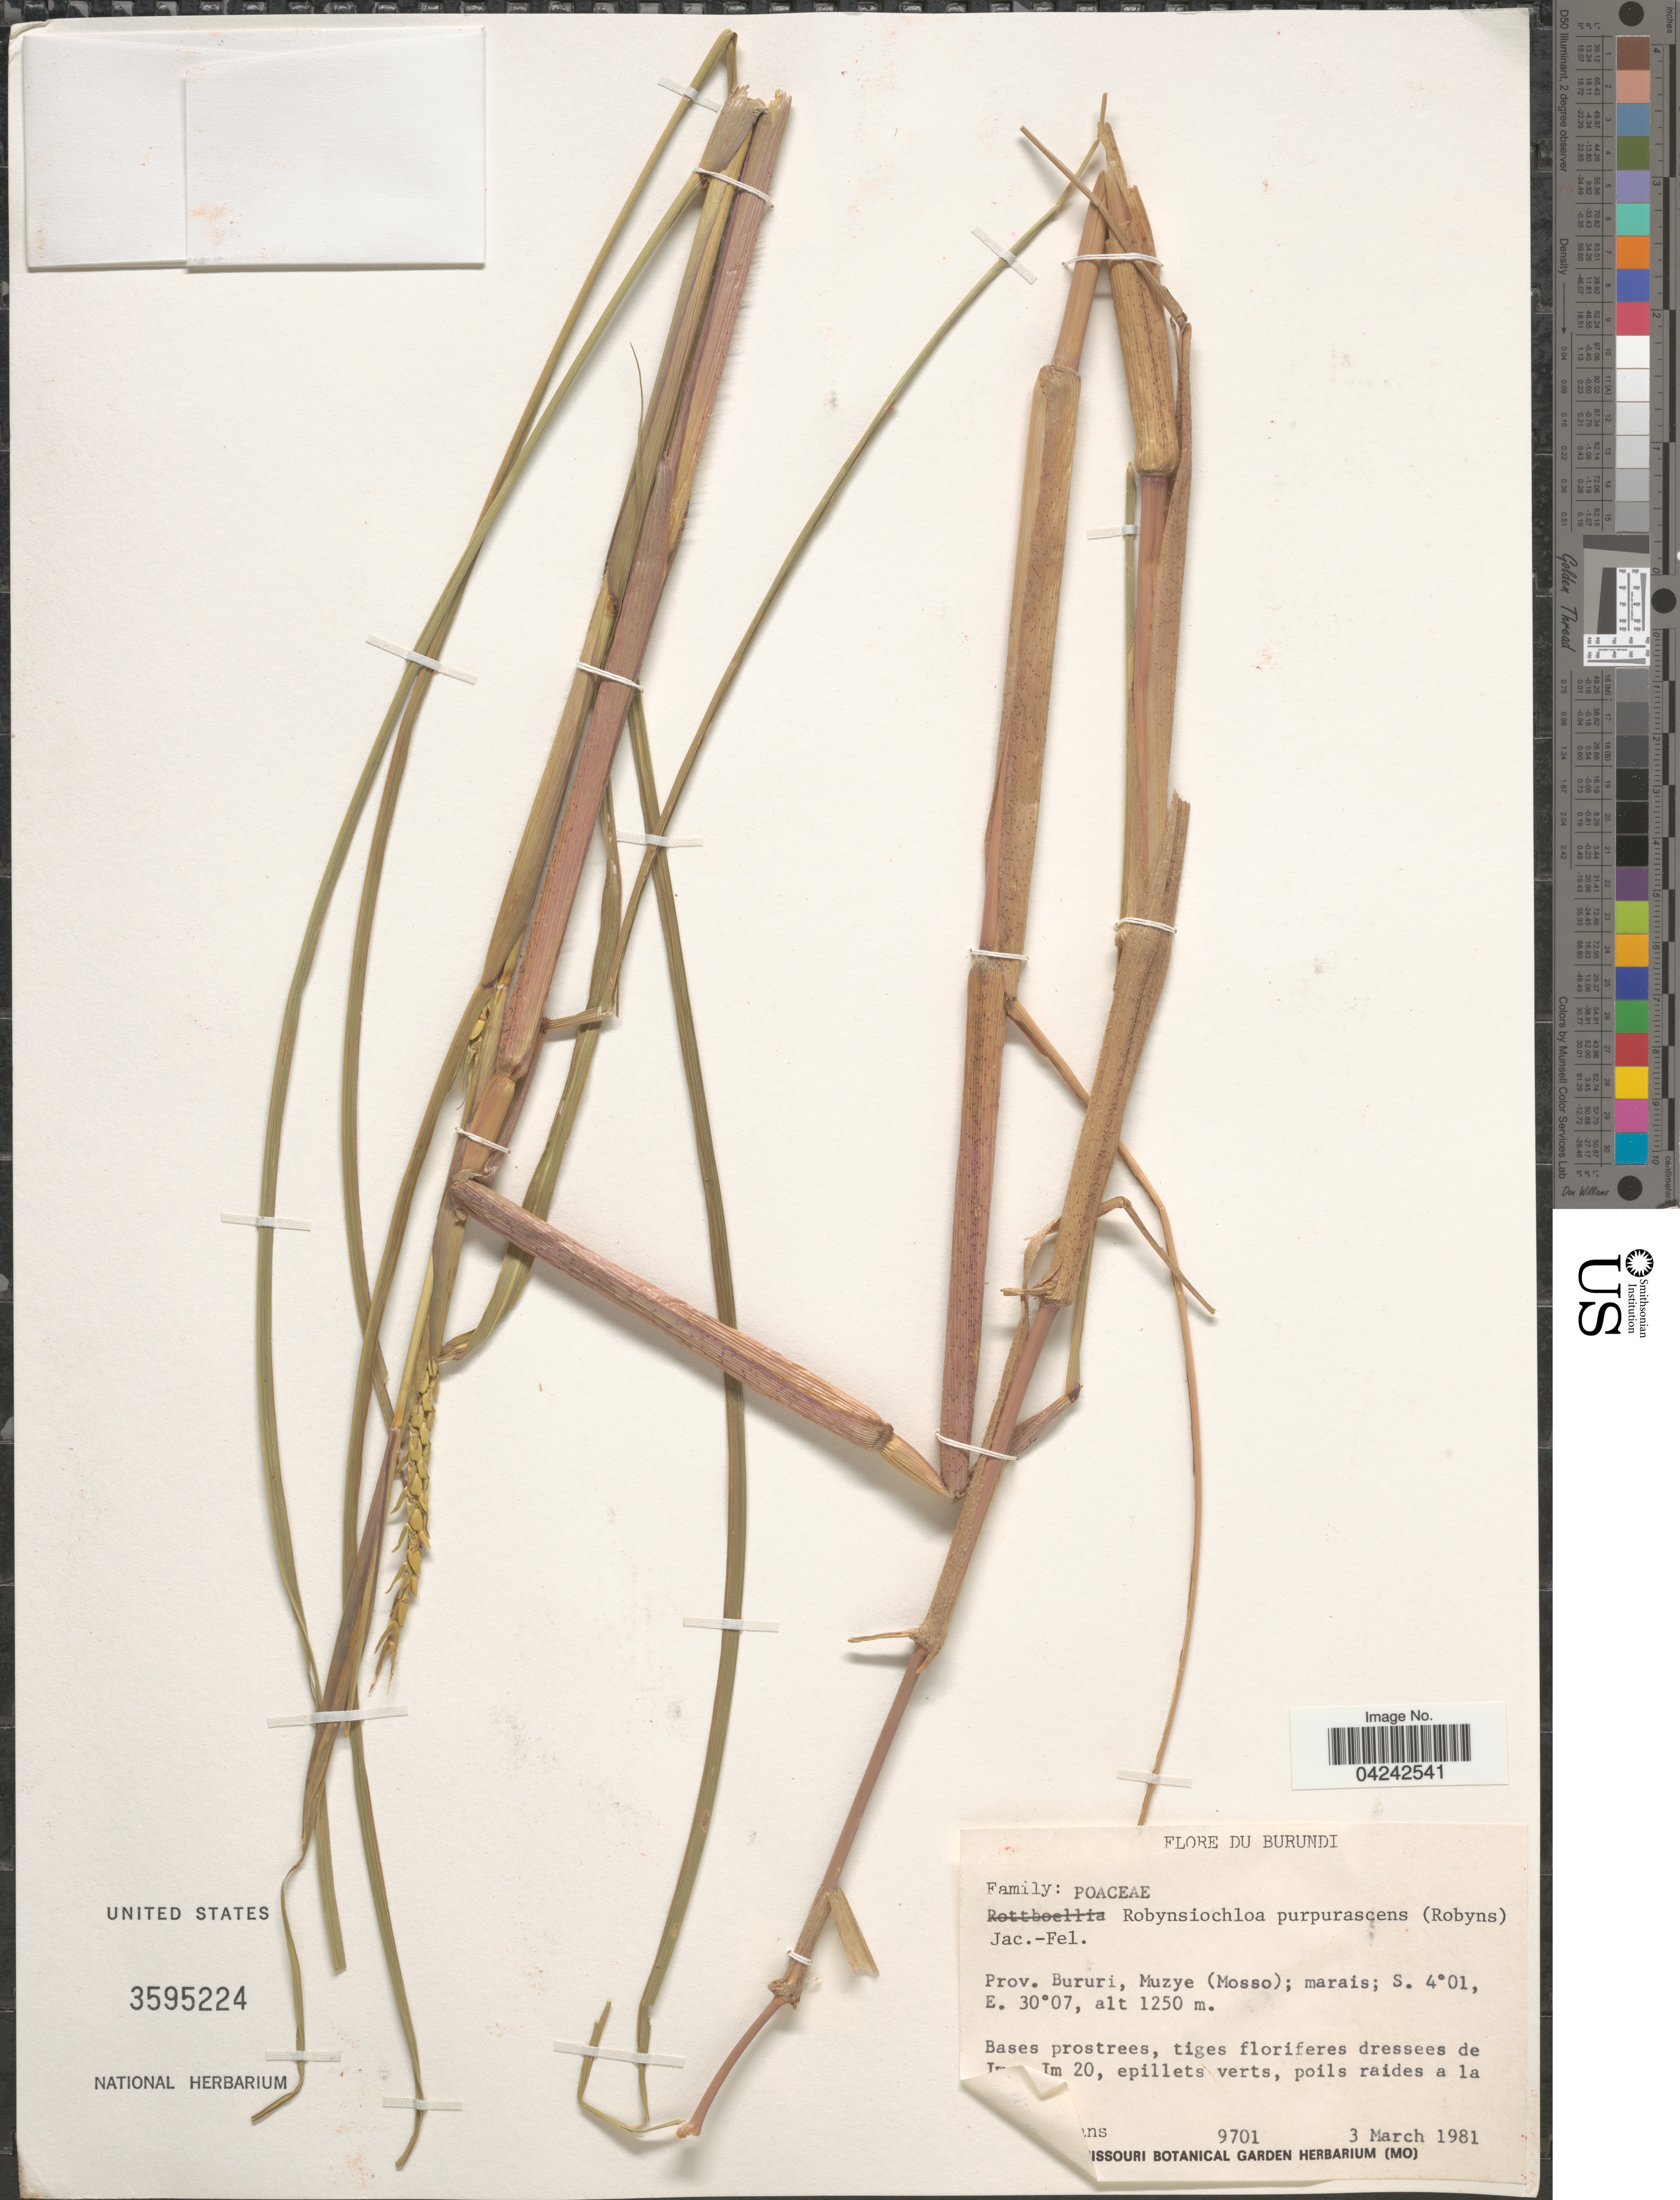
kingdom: Plantae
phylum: Tracheophyta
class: Liliopsida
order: Poales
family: Poaceae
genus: Rottboellia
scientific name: Rottboellia purpurascens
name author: Robyns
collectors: M. Reekmans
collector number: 9701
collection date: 1981-03-03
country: Burundi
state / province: Bururi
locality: Prov. Bururi, Muzye (Mosso); marais.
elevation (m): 1250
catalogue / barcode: US 3595224